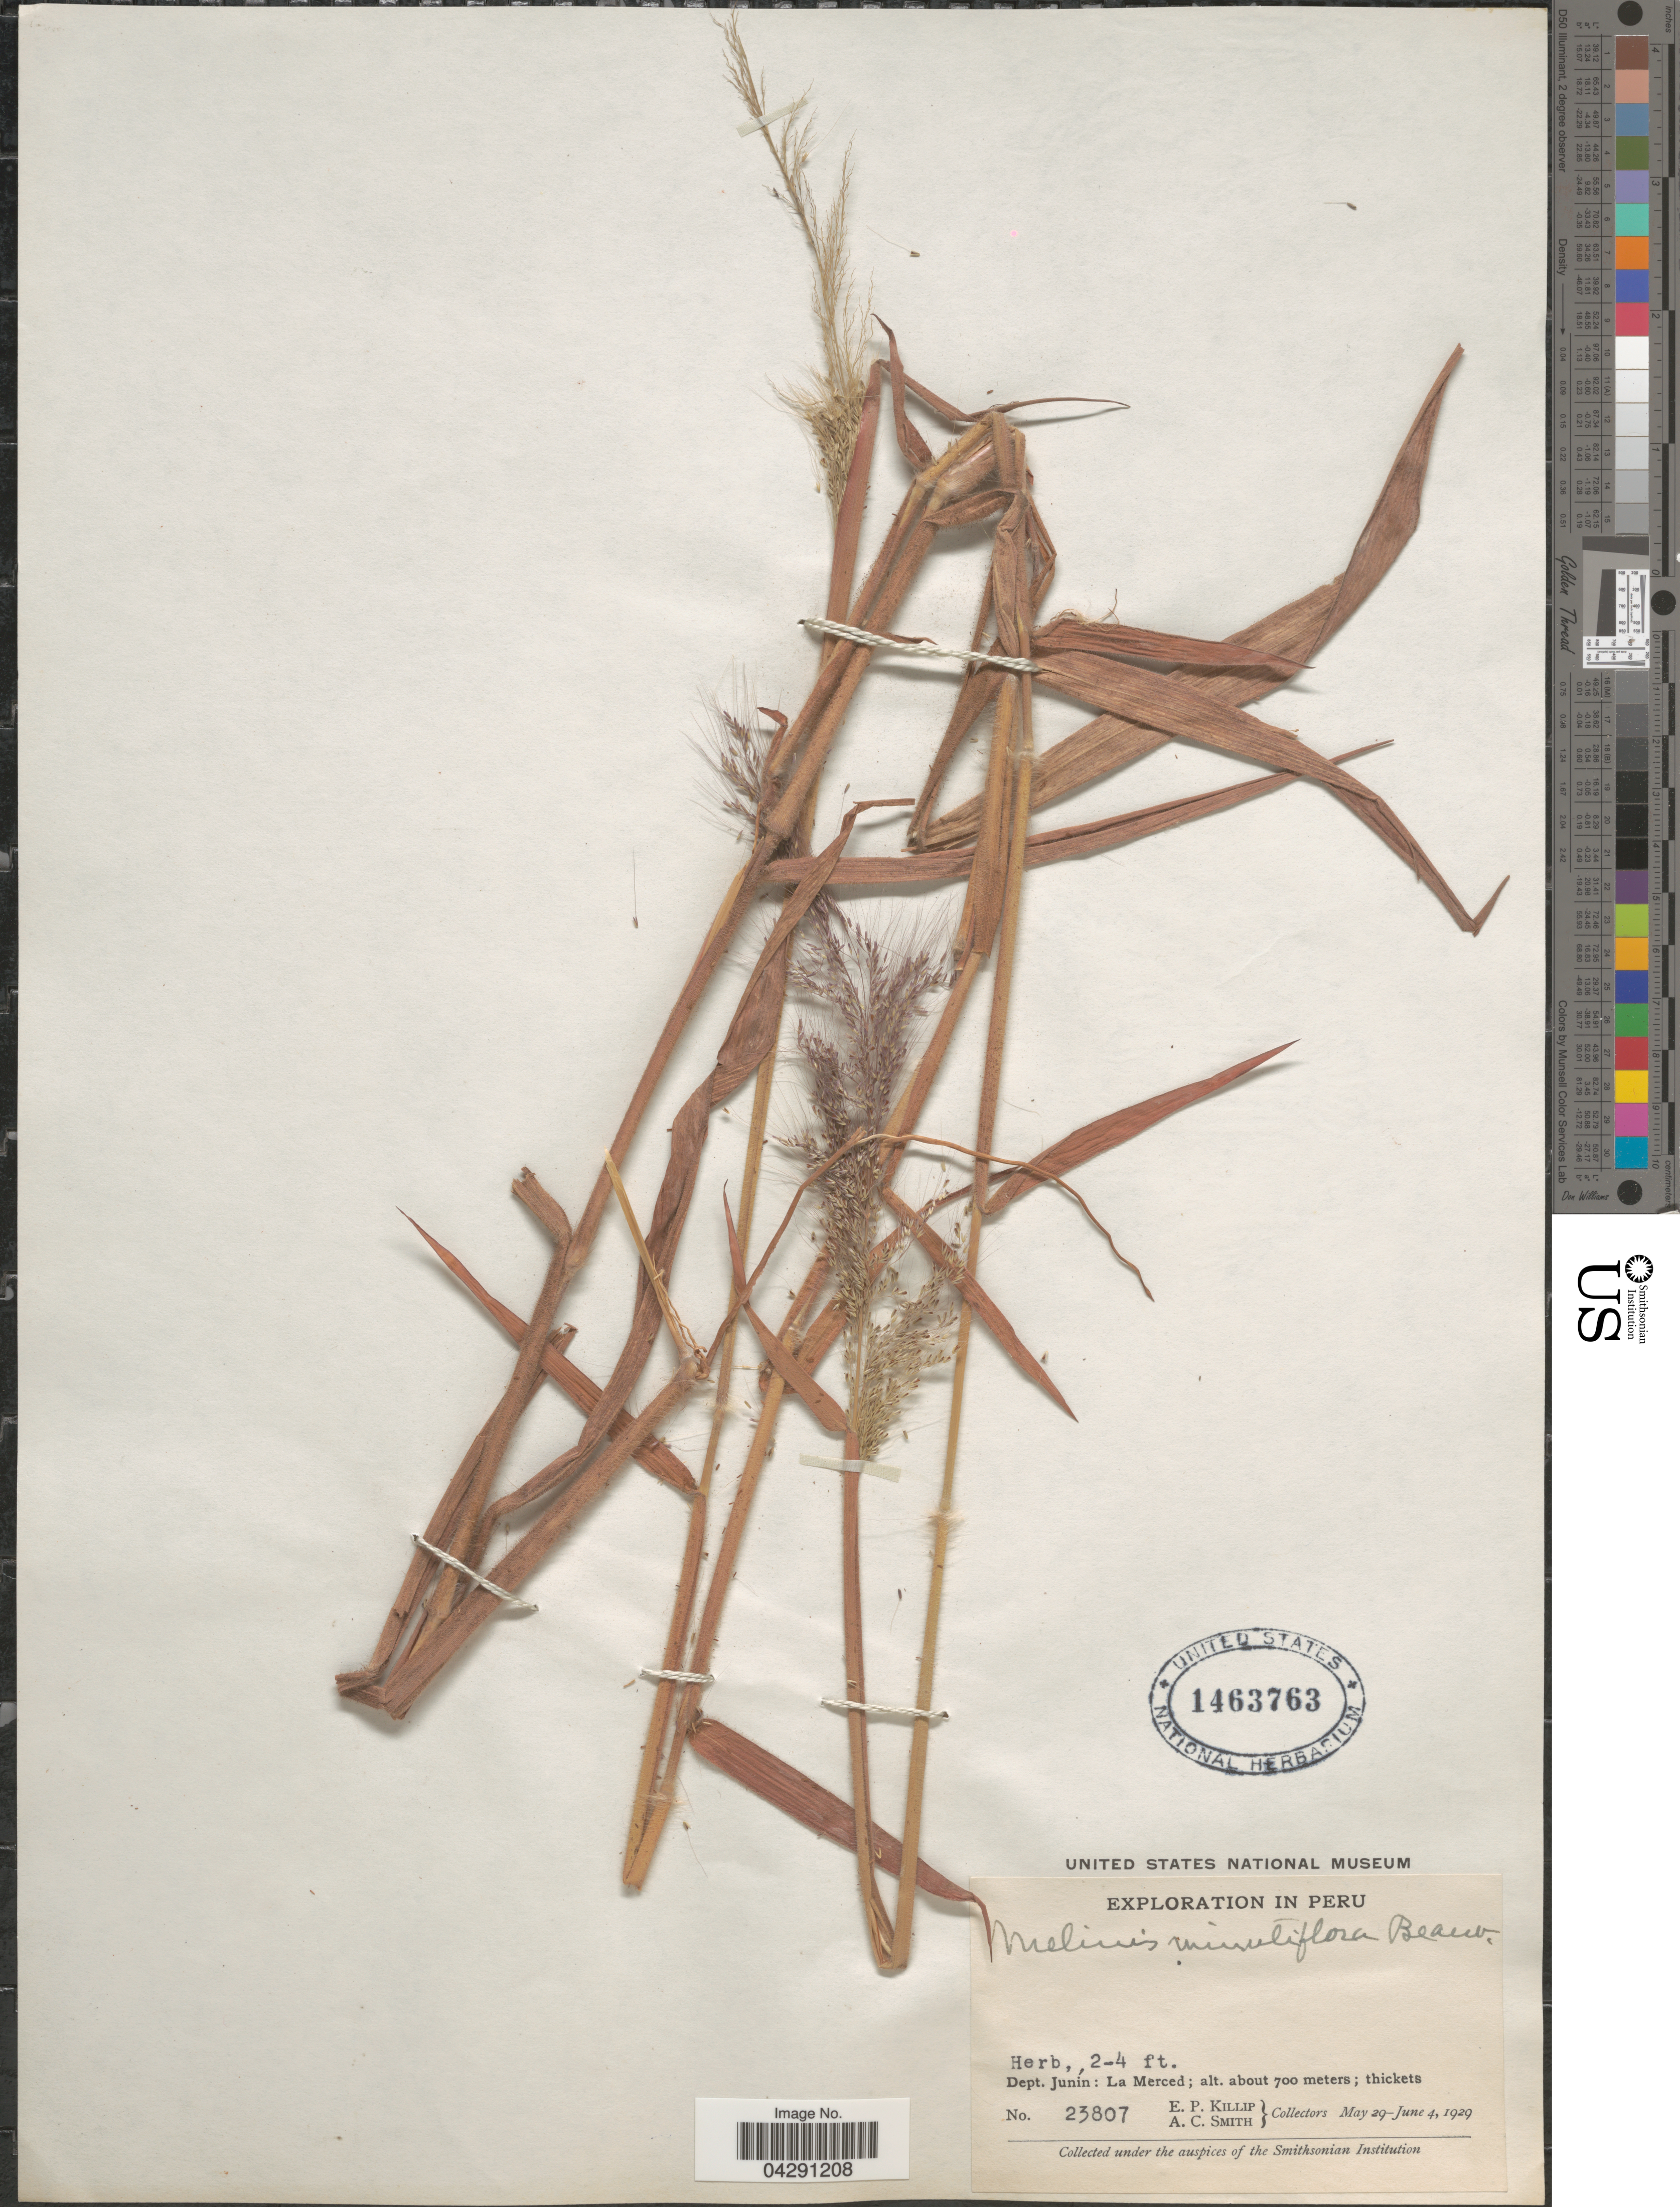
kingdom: Plantae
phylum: Tracheophyta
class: Liliopsida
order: Poales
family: Poaceae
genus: Melinis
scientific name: Melinis minutiflora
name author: P. Beauv.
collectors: E. P. Killip & A. C. Smith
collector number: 23807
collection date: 1929-05-29/1929-06-04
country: Peru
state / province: Junín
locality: Exploration in Peru. Dept. Junín: La merced.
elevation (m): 700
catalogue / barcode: US 1463763